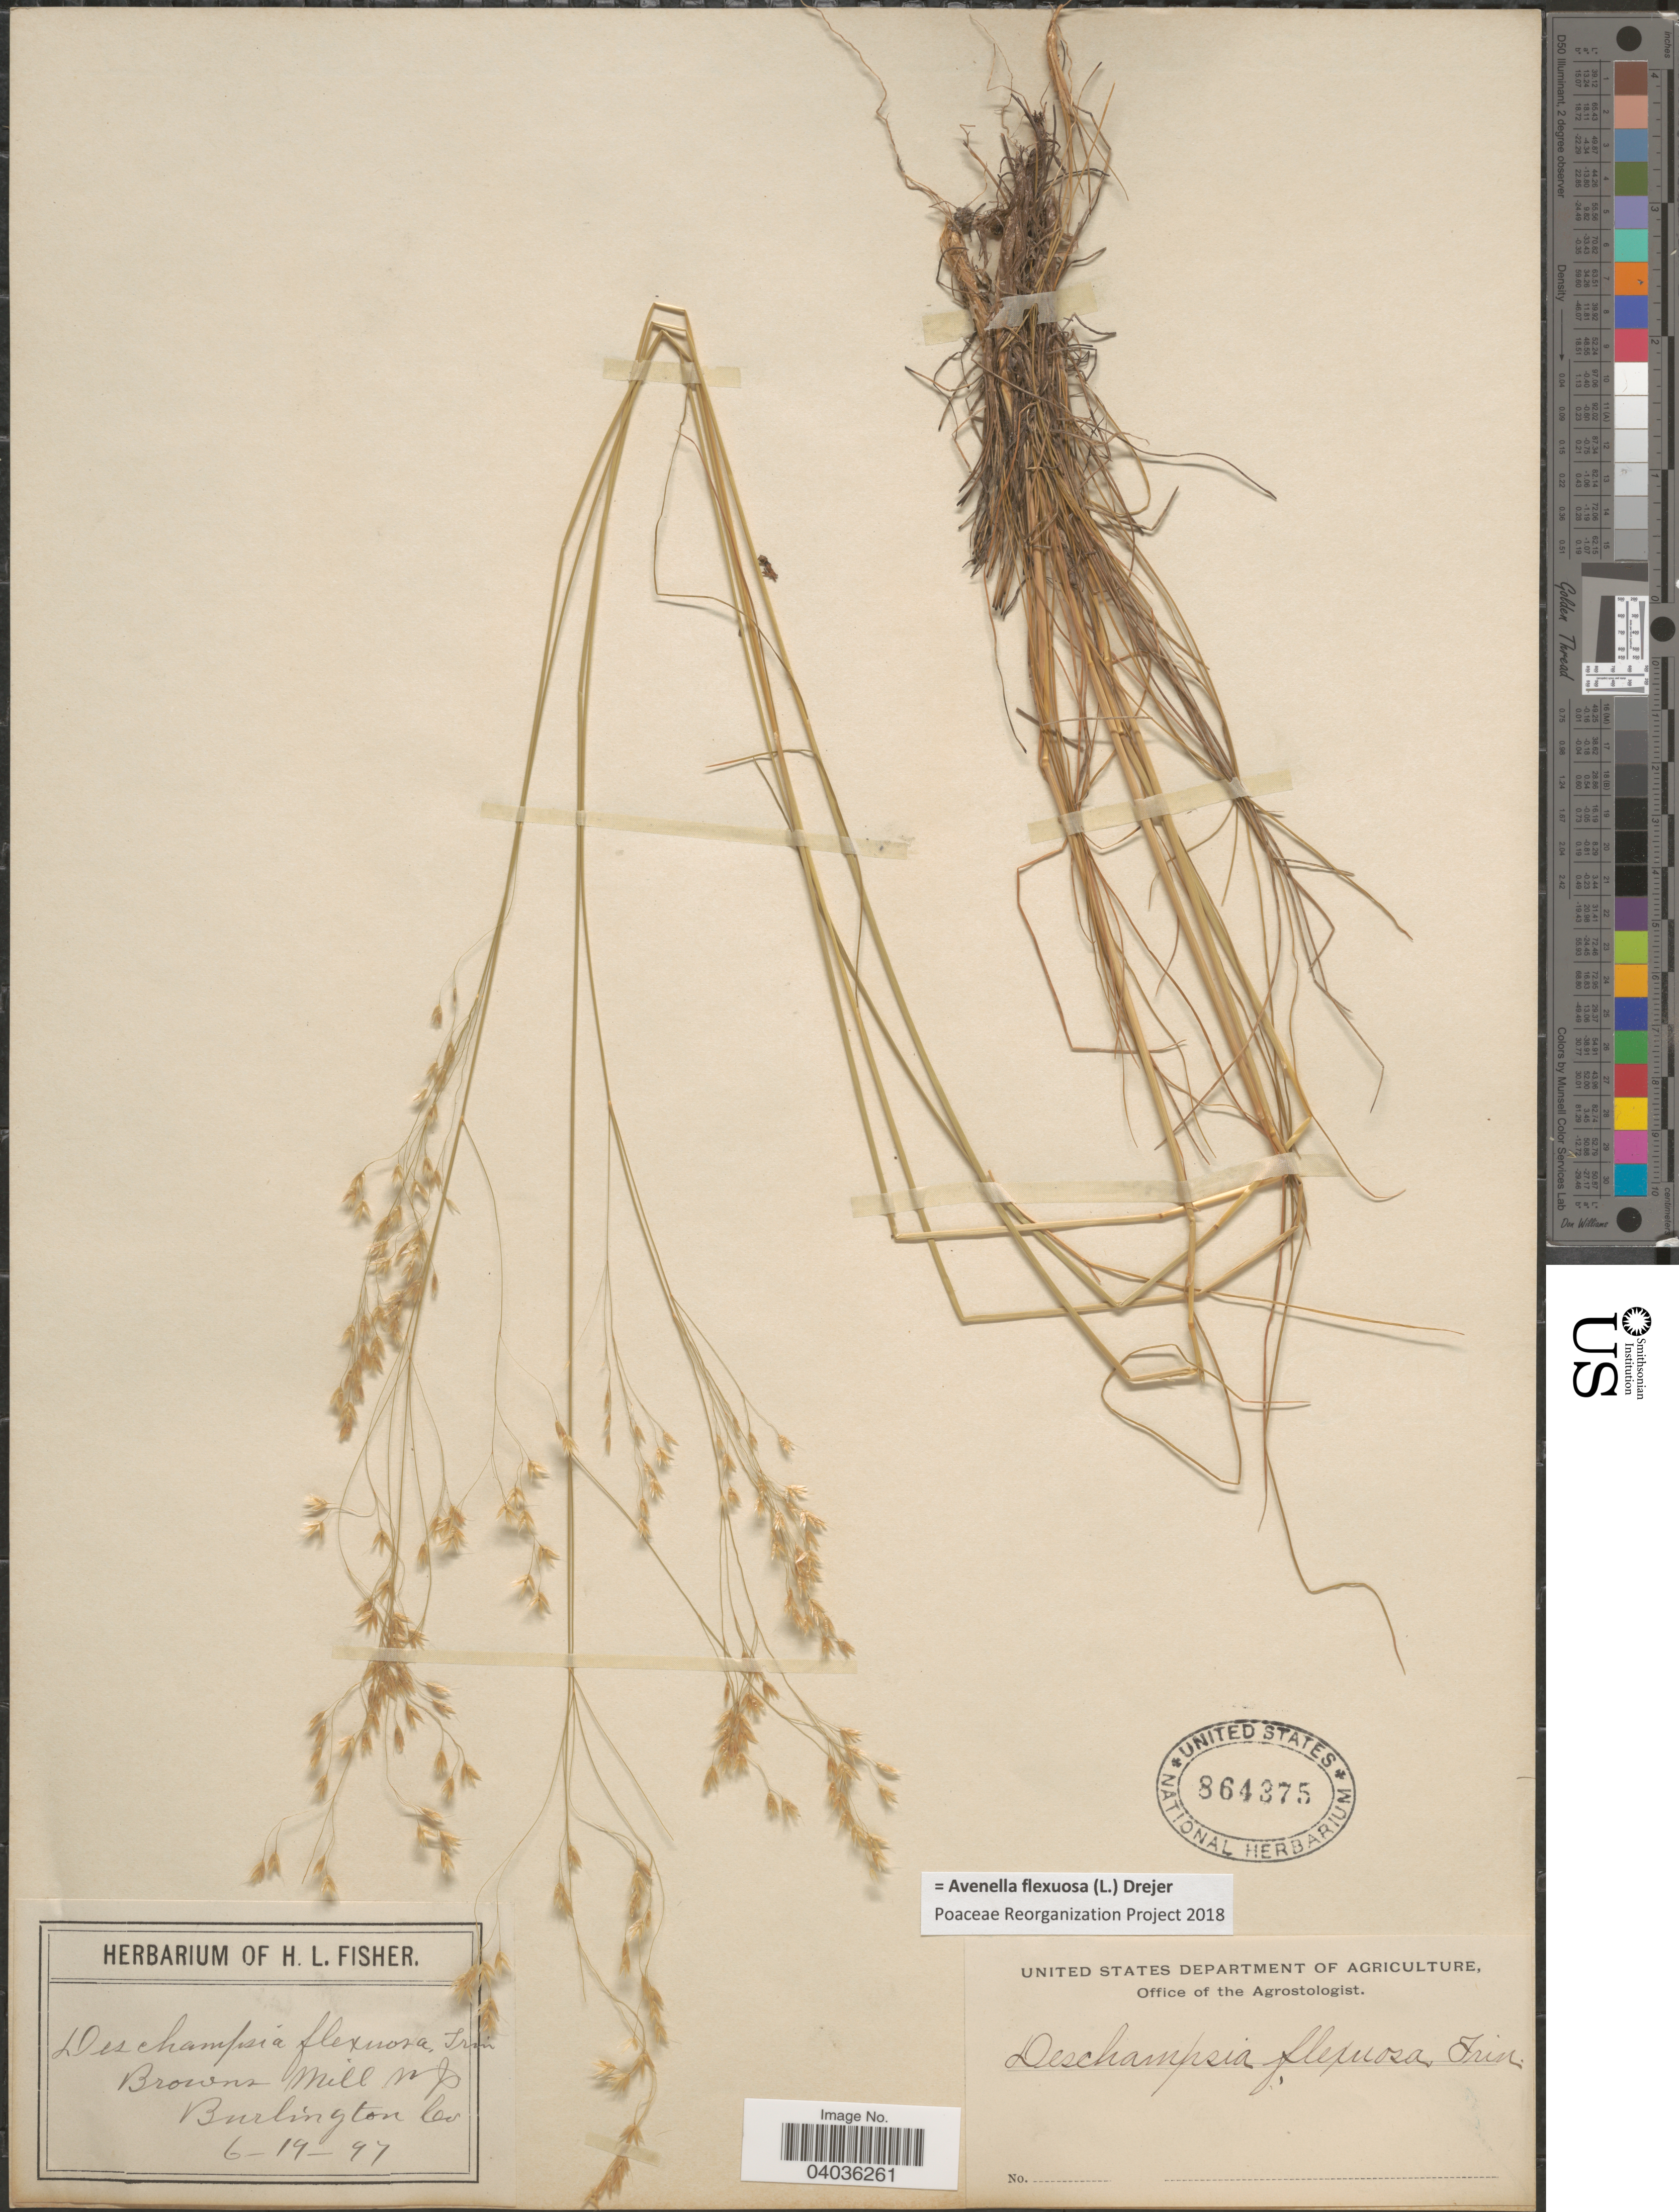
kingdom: Plantae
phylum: Tracheophyta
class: Liliopsida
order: Poales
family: Poaceae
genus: Avenella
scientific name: Avenella flexuosa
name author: (L.) Drejer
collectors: ex herb. of H. L. Fisher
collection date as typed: Transcribed d/m/y: 19/6/97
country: United States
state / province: New Jersey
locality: Browns Mill. Burlington Co.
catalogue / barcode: US 864375